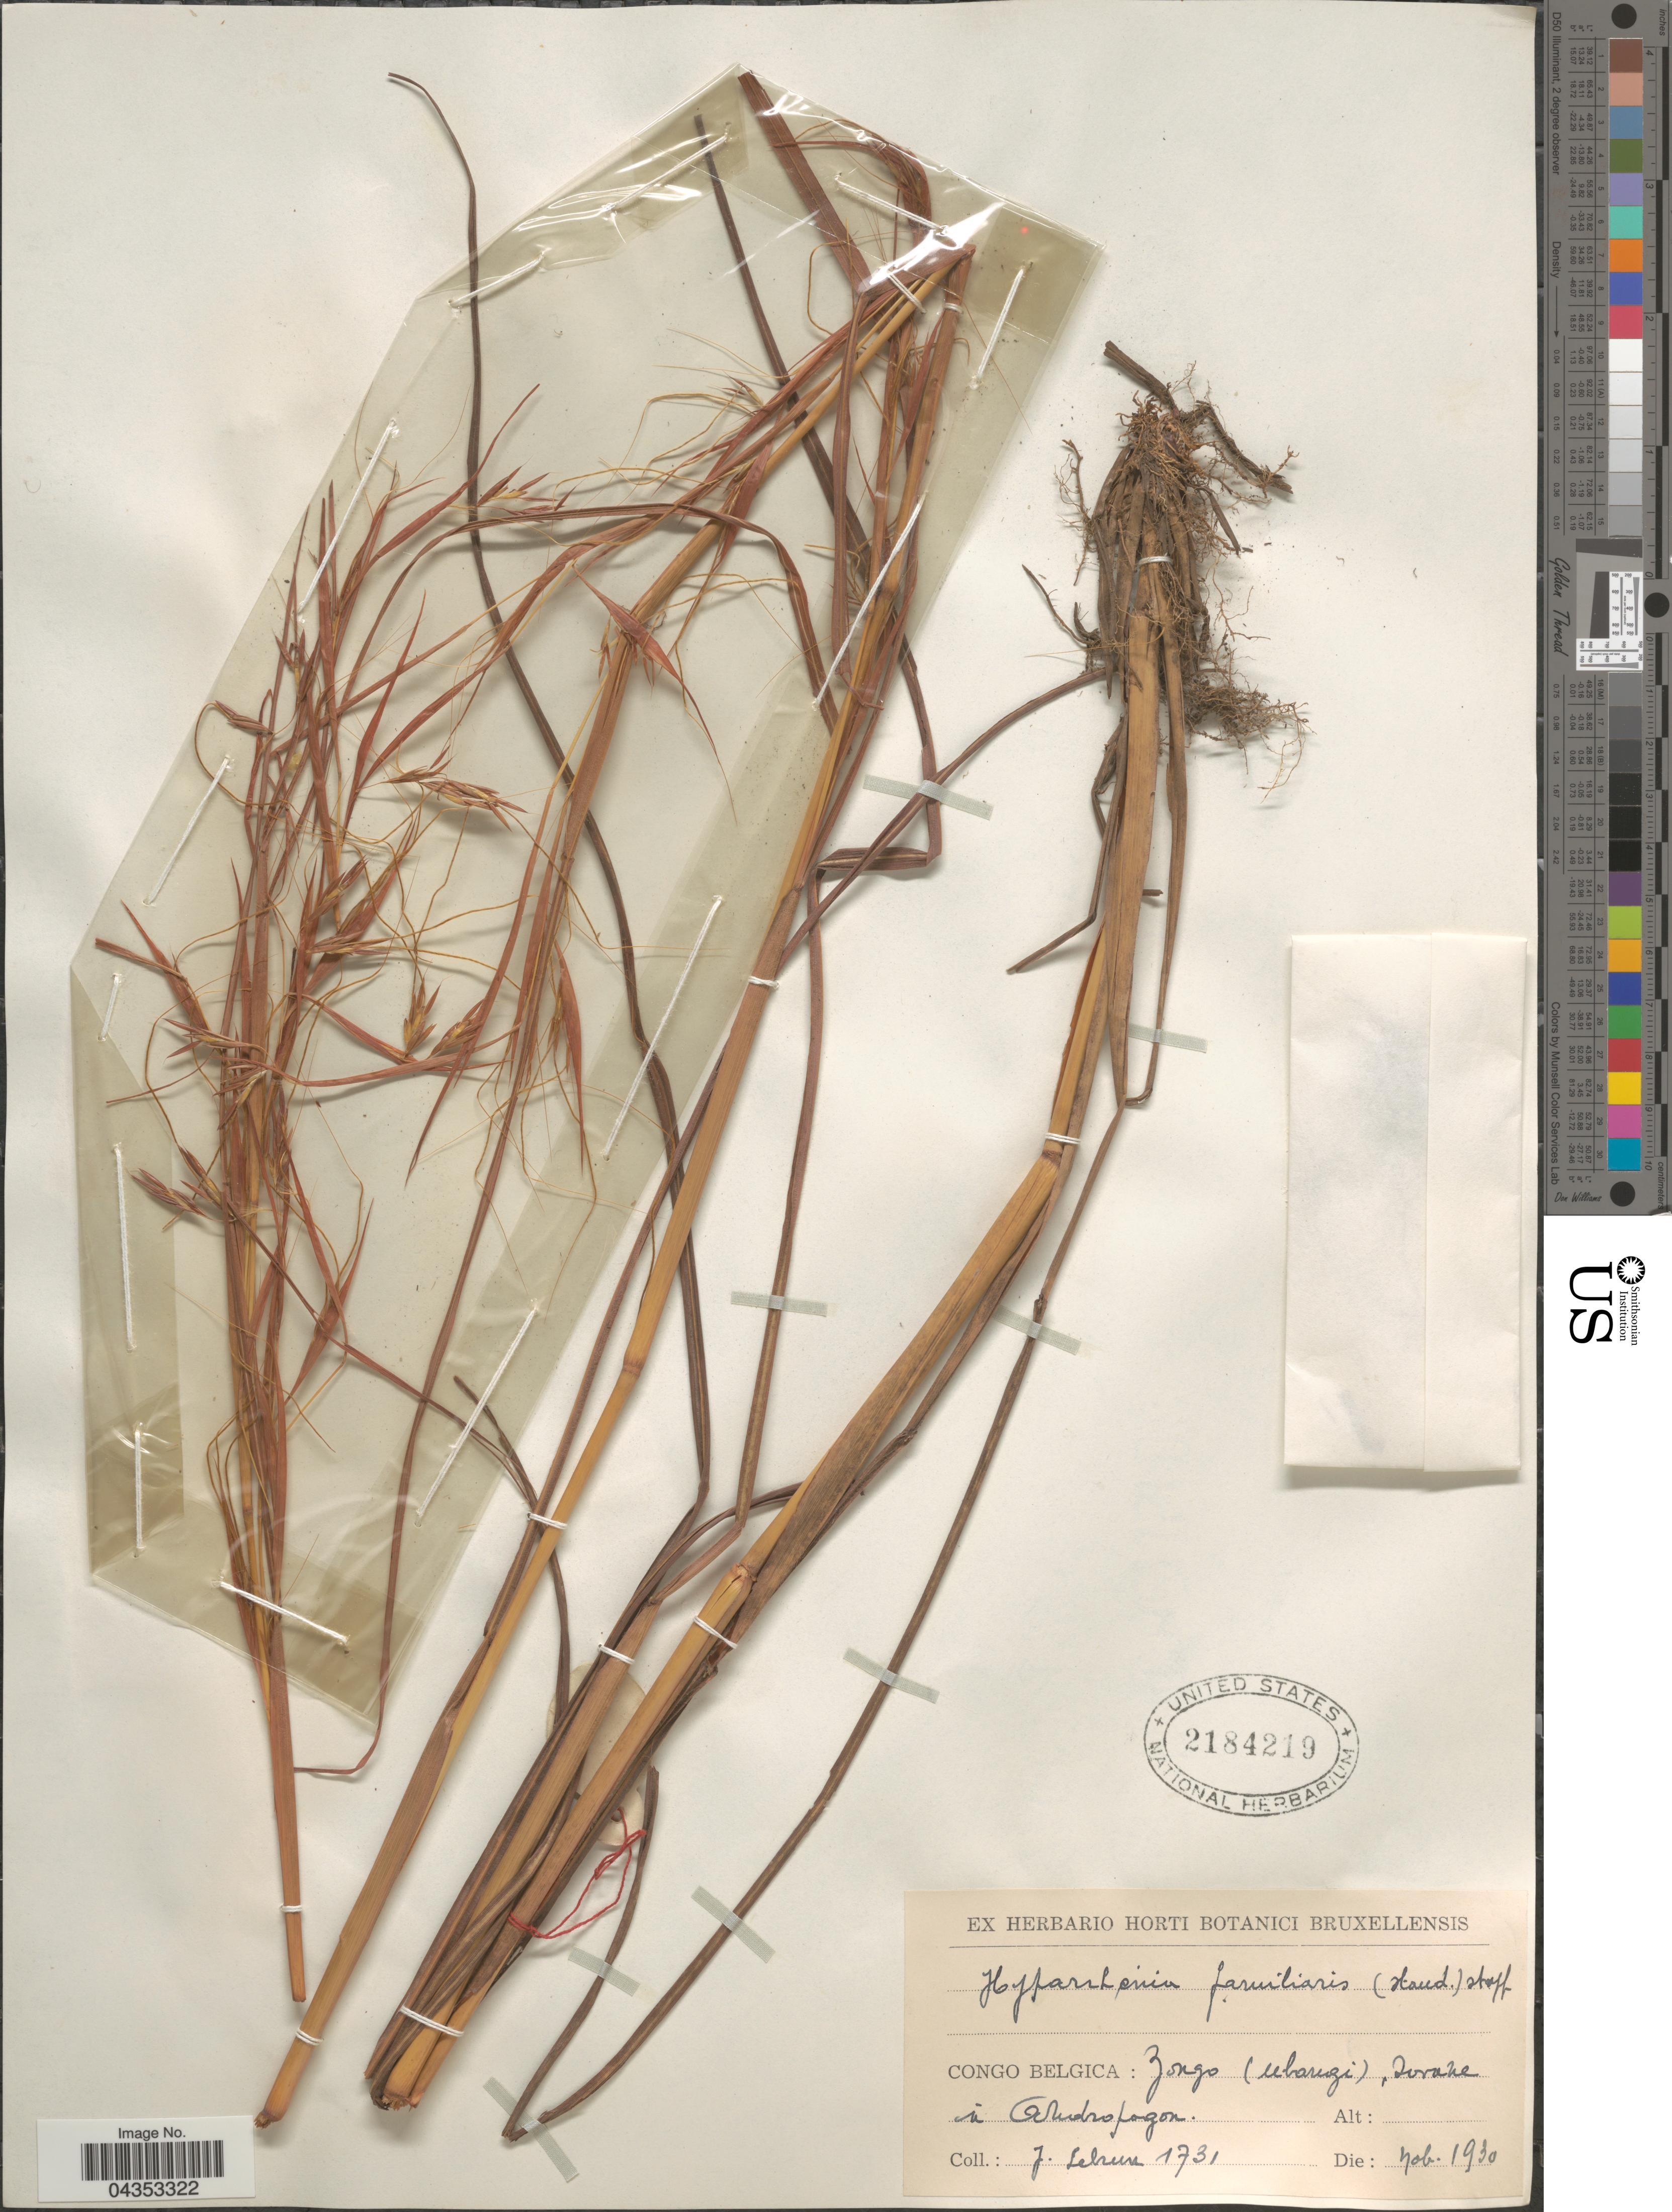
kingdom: Plantae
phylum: Tracheophyta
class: Liliopsida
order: Poales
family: Poaceae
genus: Hyparrhenia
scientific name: Hyparrhenia familiaris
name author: (Steud.) Stapf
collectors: J. A. Lebrun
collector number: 1731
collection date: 1930-11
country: Congo, Democratic Republic of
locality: Congo Belgica: Zongo (Ubaregi), Zorahe, in Andropogon.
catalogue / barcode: US 2184219